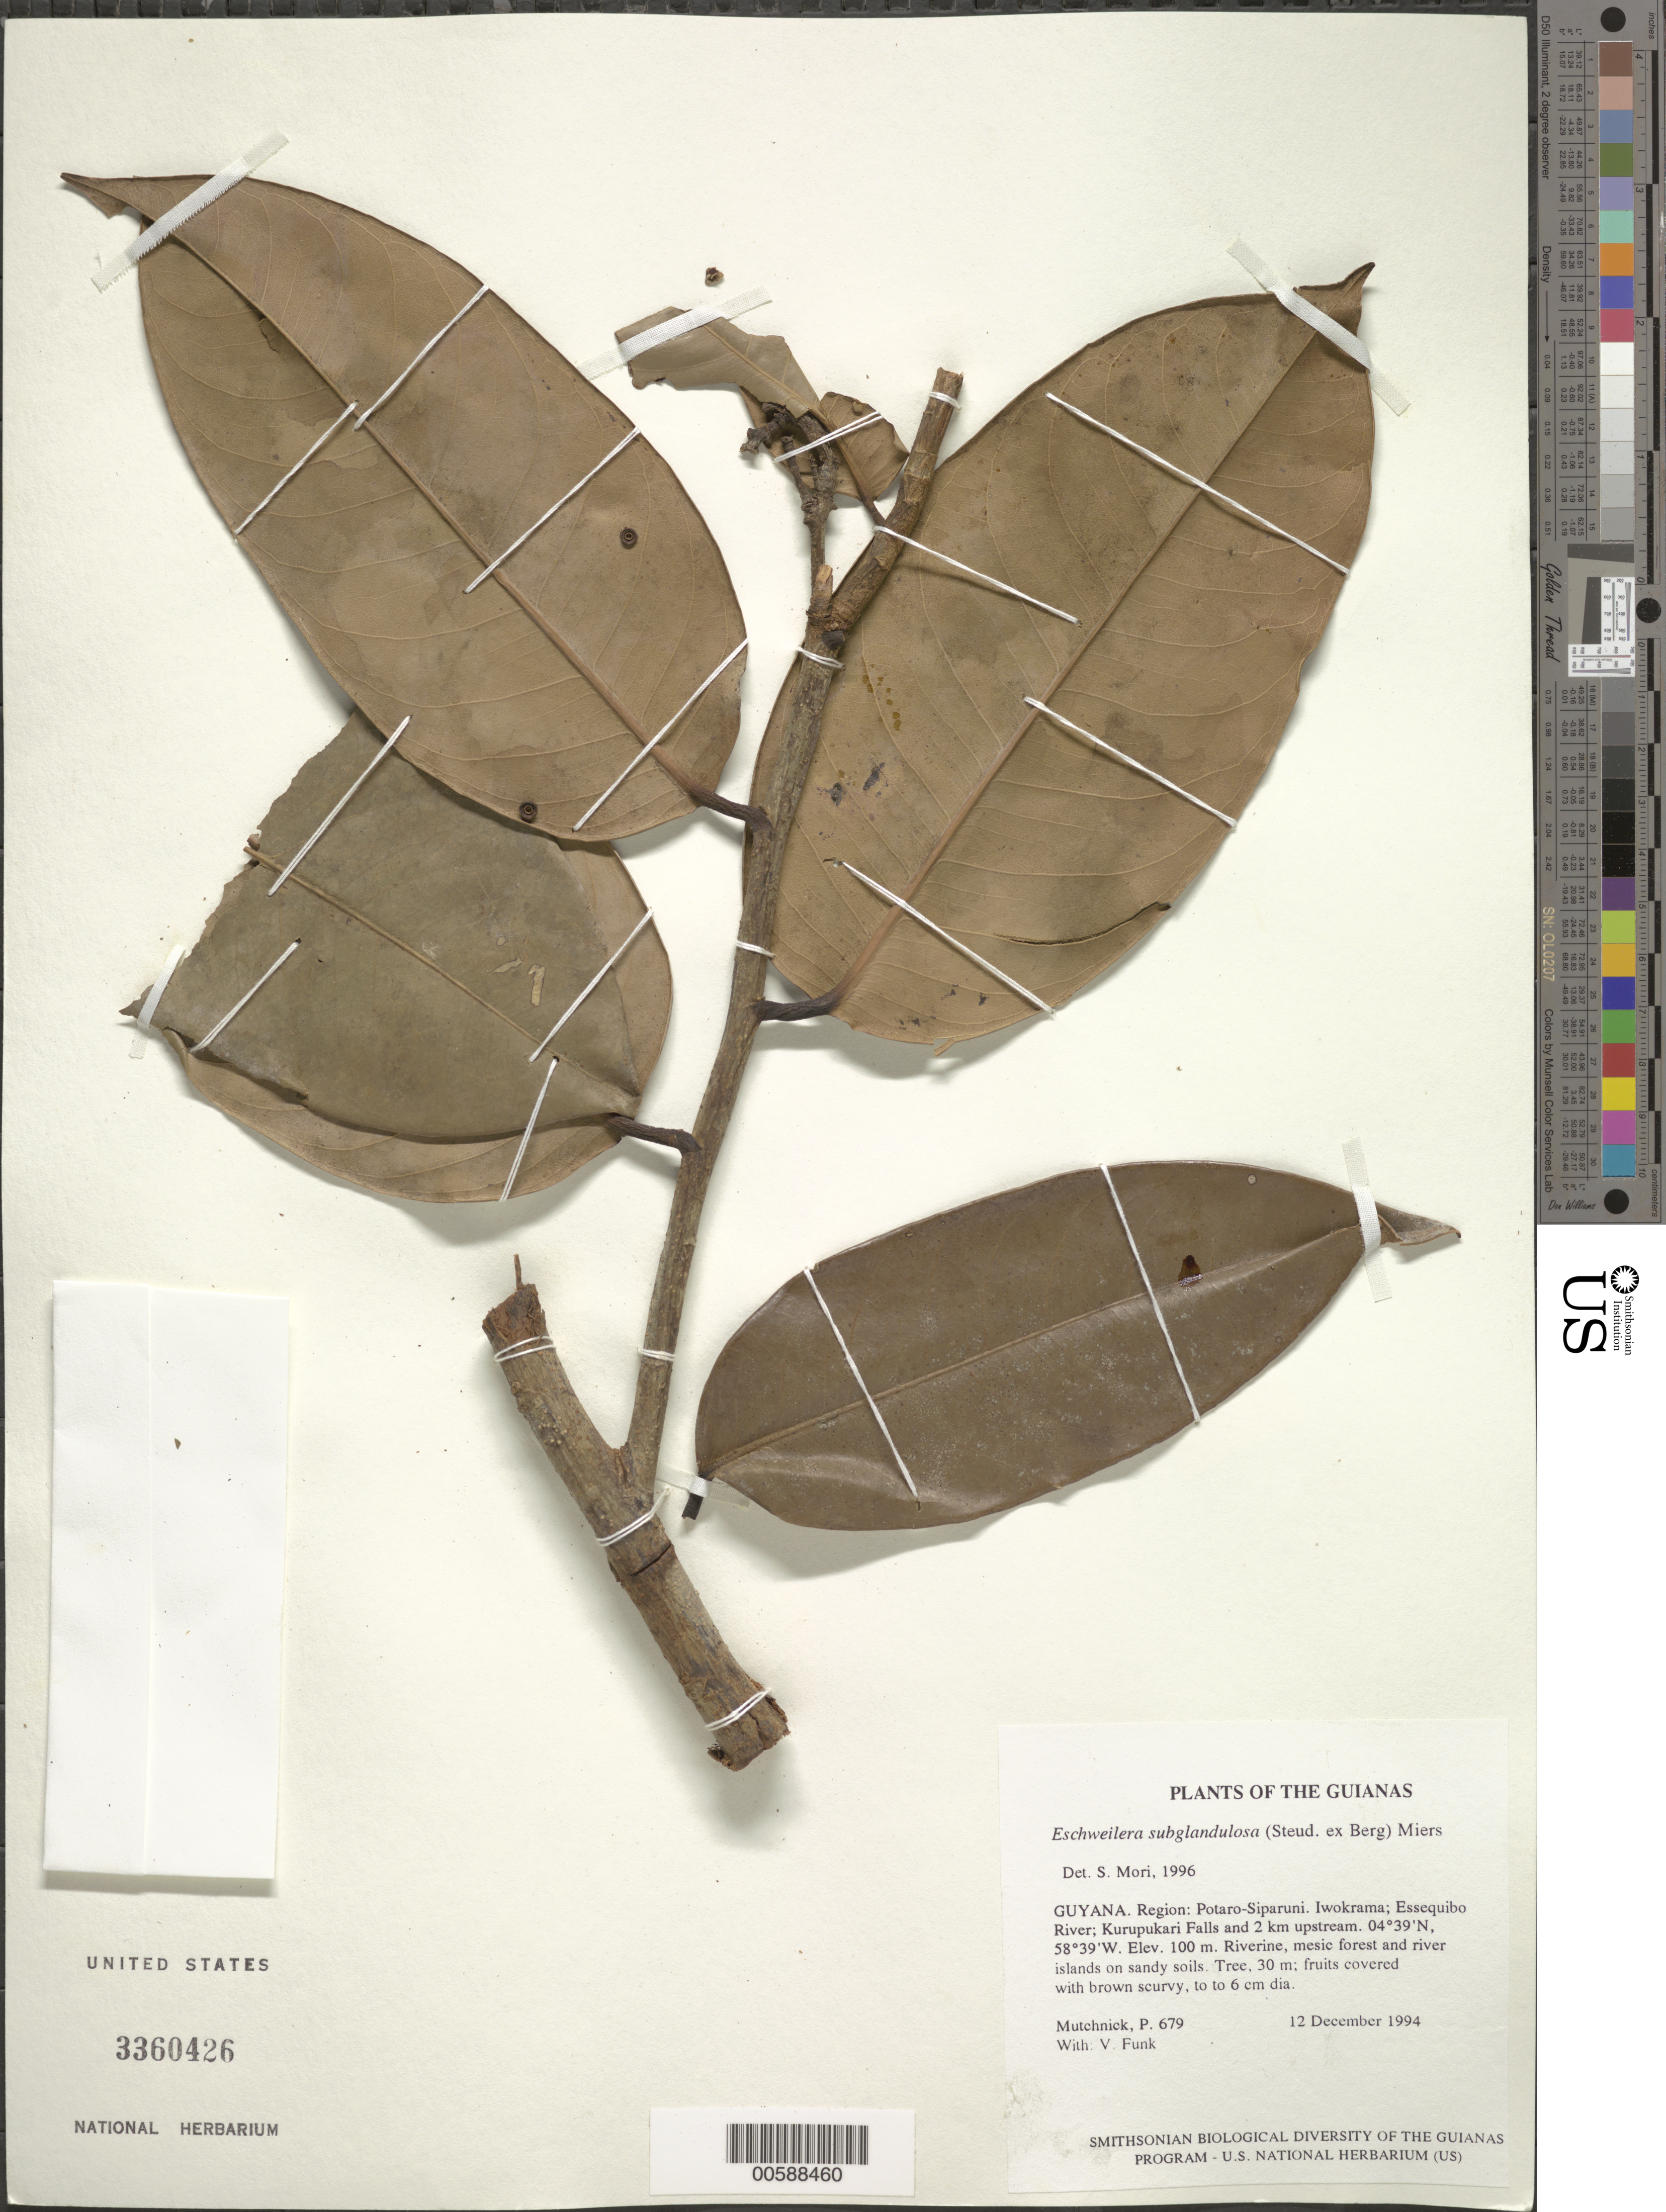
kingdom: Plantae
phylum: Tracheophyta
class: Magnoliopsida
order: Ericales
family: Lecythidaceae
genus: Eschweilera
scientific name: Eschweilera subglandulosa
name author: (Steud. ex Berg) Miers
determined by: Mori, Scott A.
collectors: P. Mutchnick & V. Funk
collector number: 679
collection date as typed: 12 December 1994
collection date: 1994-12-12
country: Guyana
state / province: Potaro-Siparuni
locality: Iwokrama; Essequibo River; Kurupukari Falls and 2 km upstream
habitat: Riverine, mesic forest and river islands on sandy soils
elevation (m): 100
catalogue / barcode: US 3360426